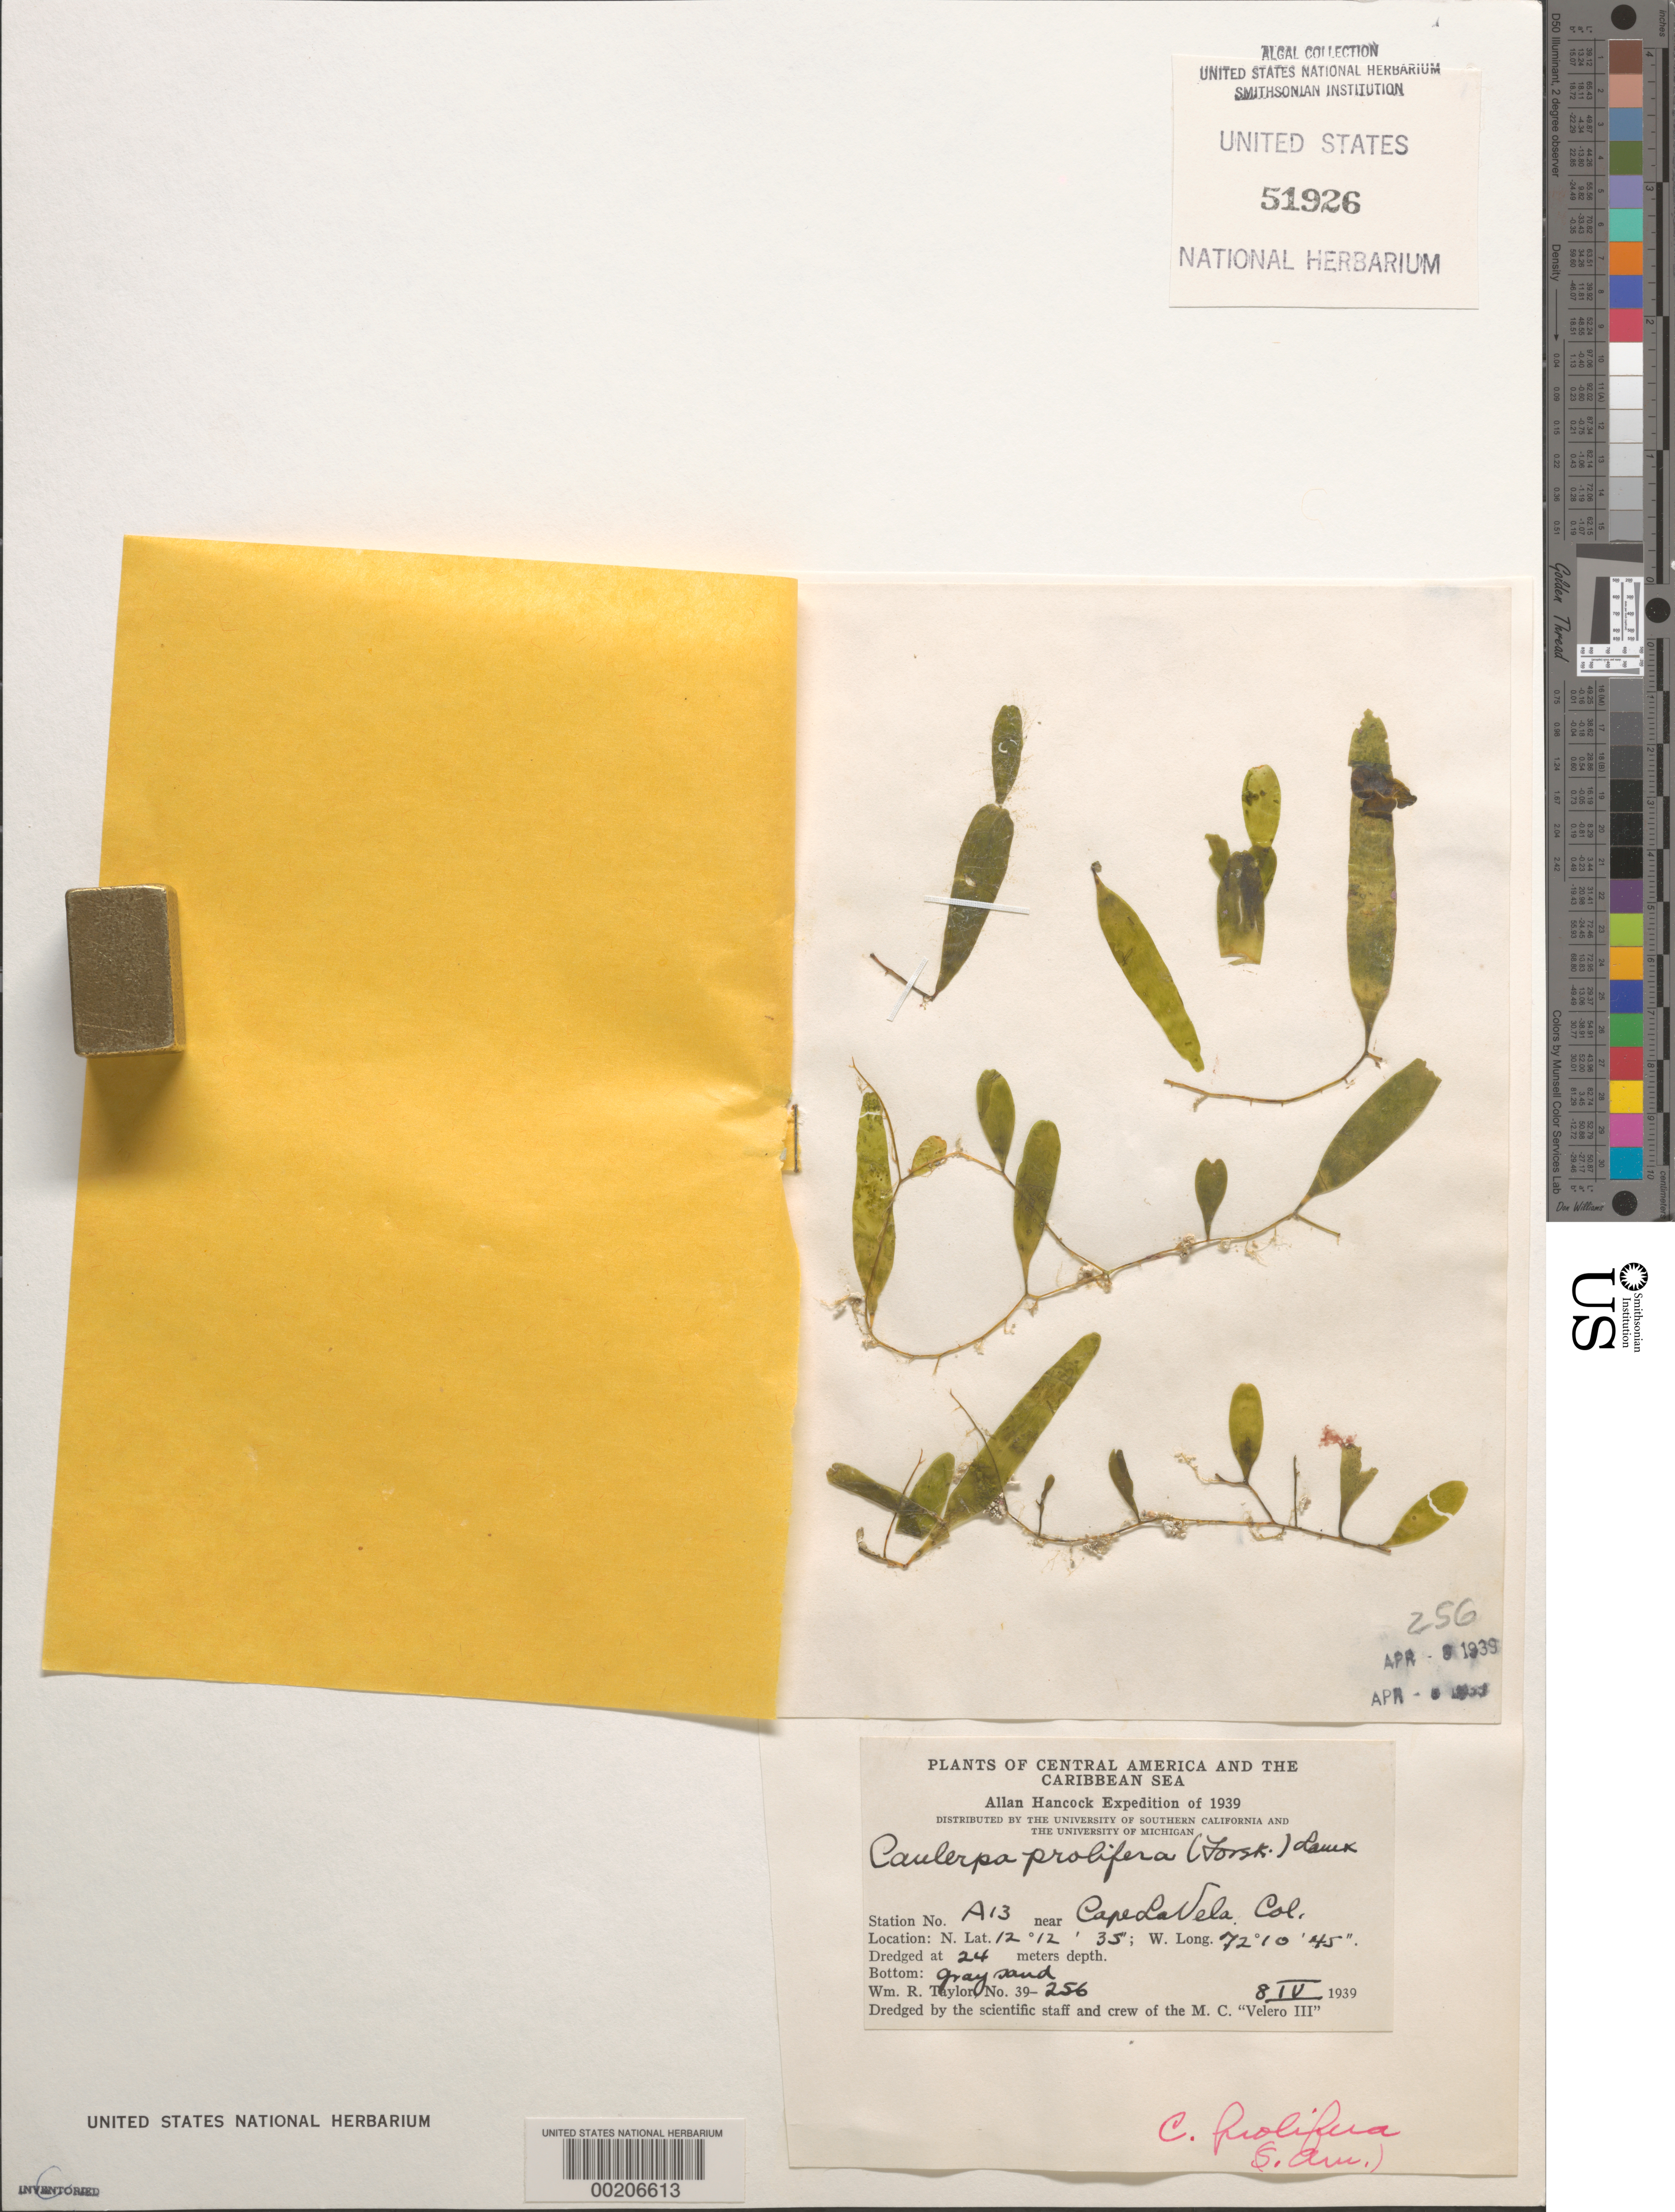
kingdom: Plantae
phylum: Chlorophyta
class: Ulvophyceae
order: Bryopsidales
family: Caulerpaceae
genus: Caulerpa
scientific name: Caulerpa prolifera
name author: (Forssk.) J.V.Lamouroux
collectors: W. R. Taylor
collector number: WRT 39-256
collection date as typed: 08 Apr 1939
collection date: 1939-04-08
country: Colombia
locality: Cape la Vela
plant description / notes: Allan Hancock Expedition of 1939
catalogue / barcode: US 51926